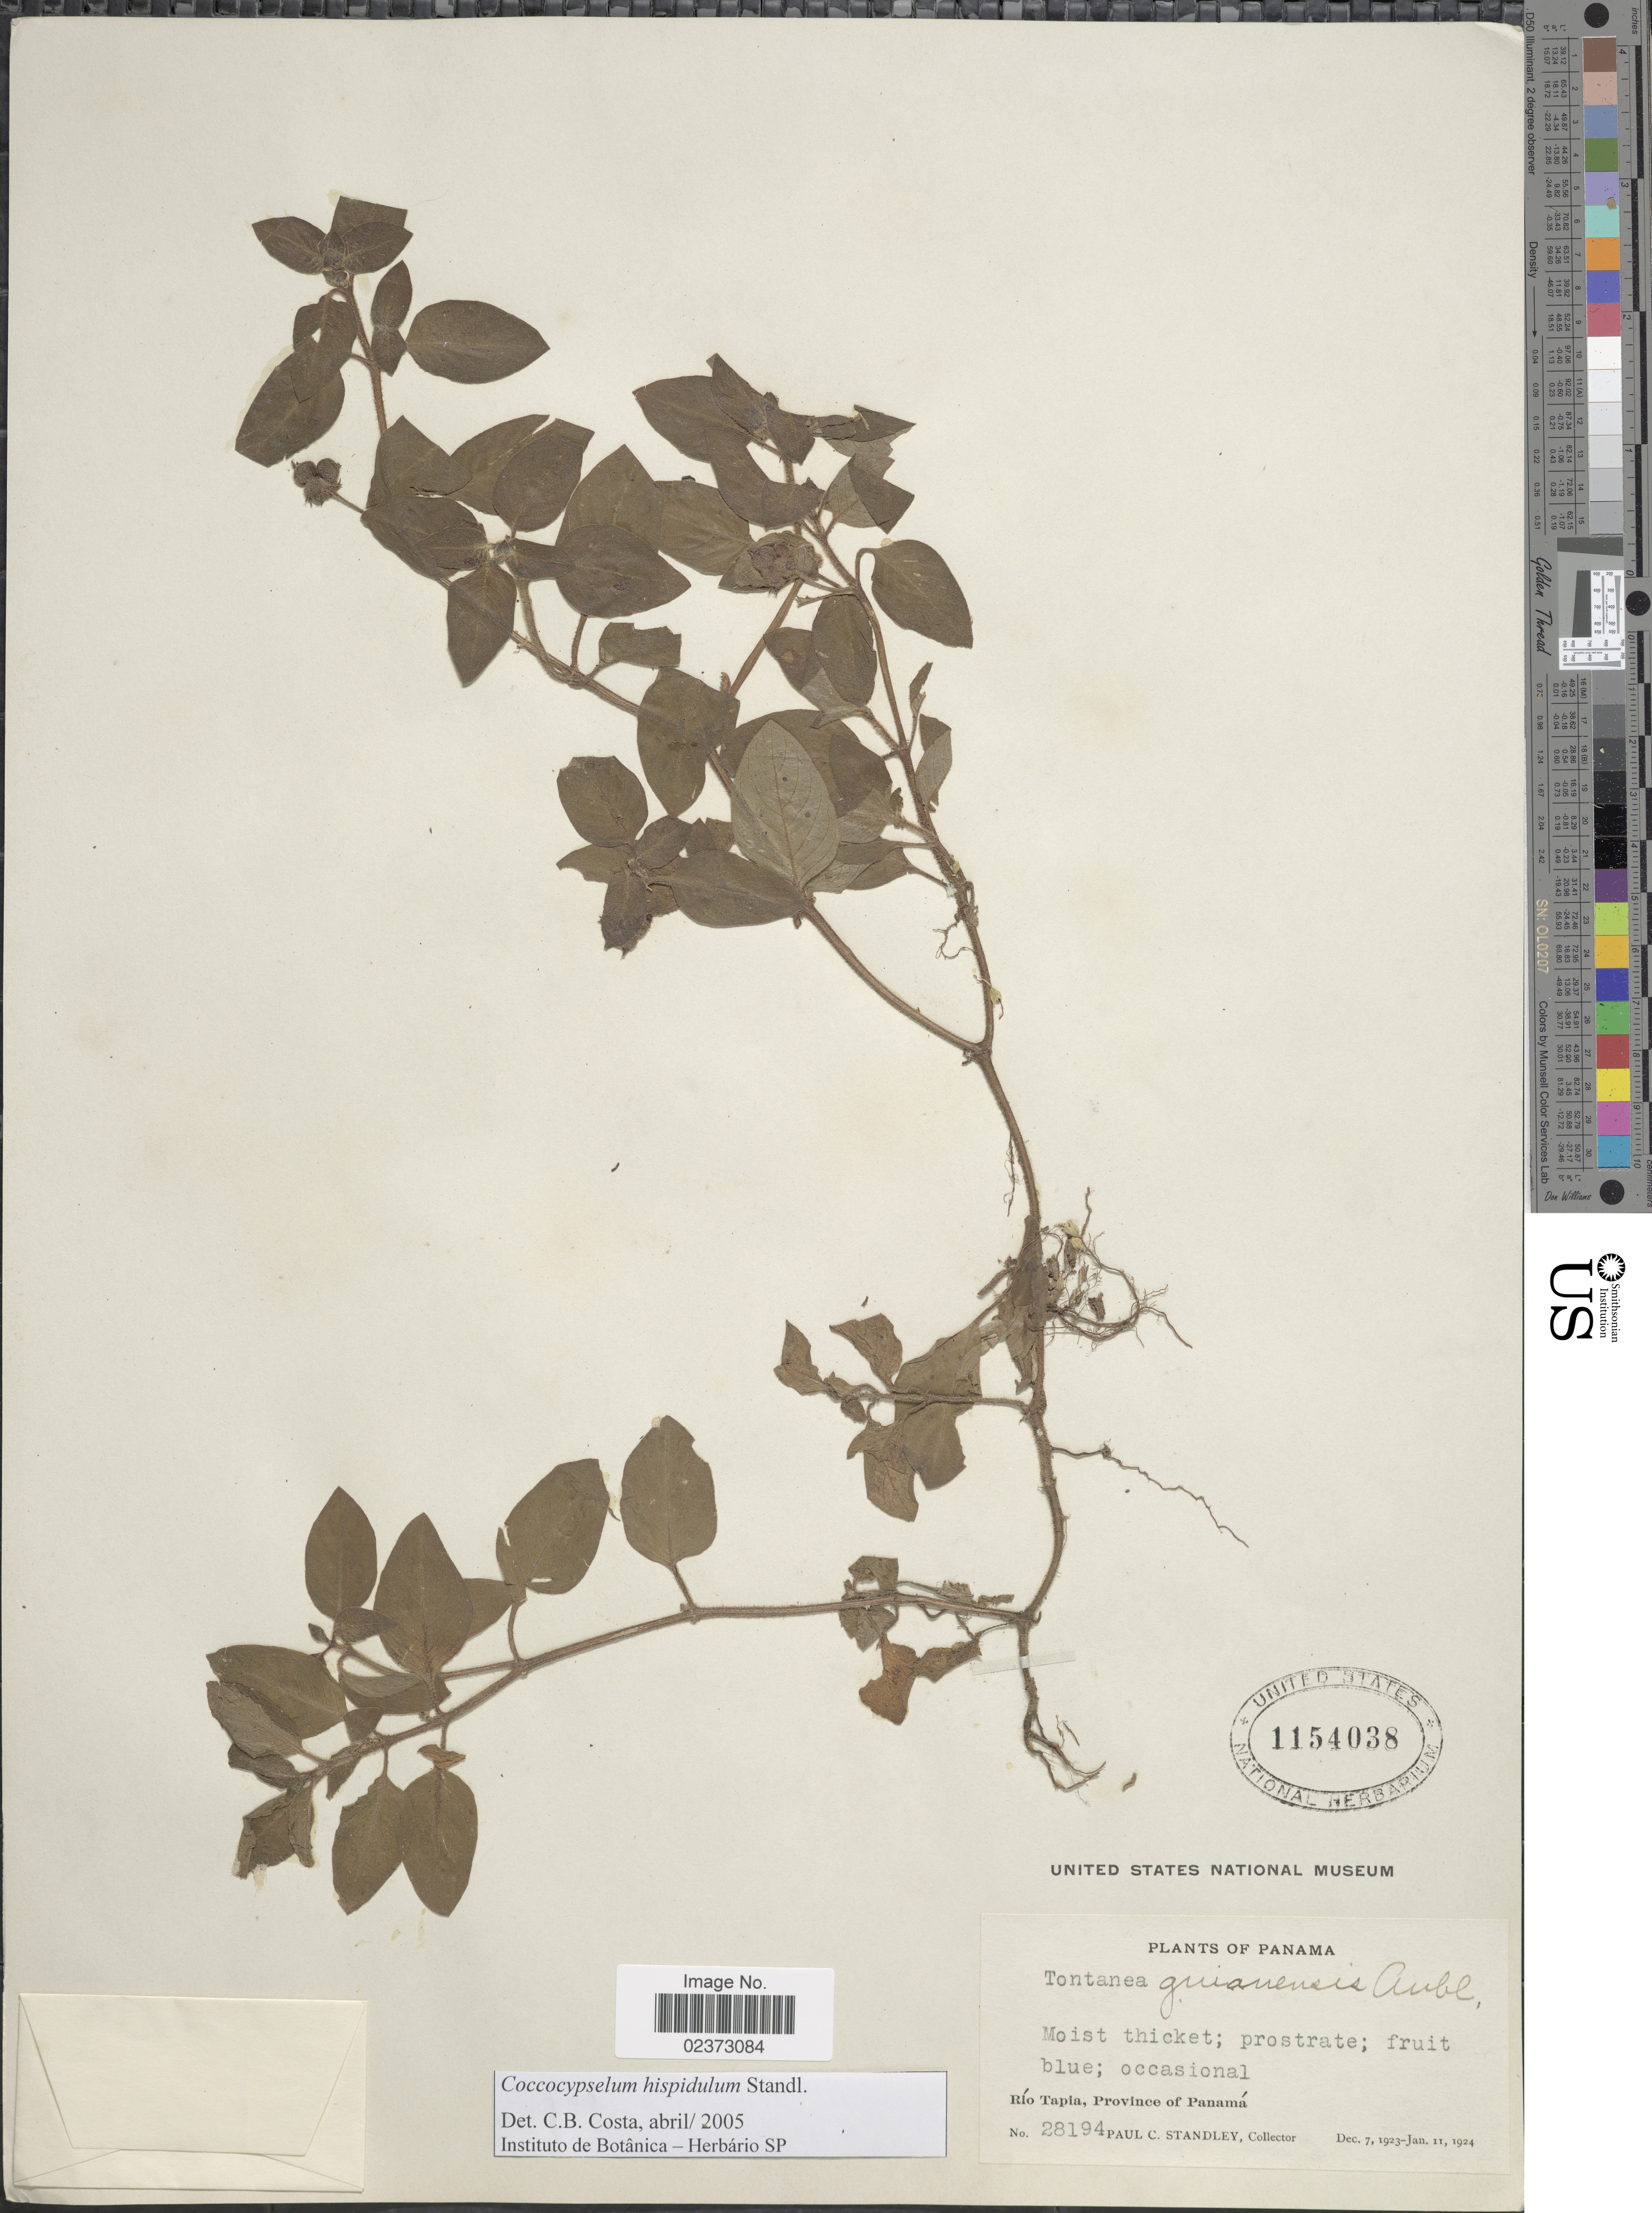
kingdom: Plantae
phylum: Tracheophyta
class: Magnoliopsida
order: Gentianales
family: Rubiaceae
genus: Coccocypselum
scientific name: Coccocypselum hispidulum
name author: (Standl.) Standl.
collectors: P. C. Standley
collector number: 28194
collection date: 1923-12-07/1924-01-11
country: Panama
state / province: Panamá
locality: Rio Tapia, Province of Panama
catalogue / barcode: US 1154038